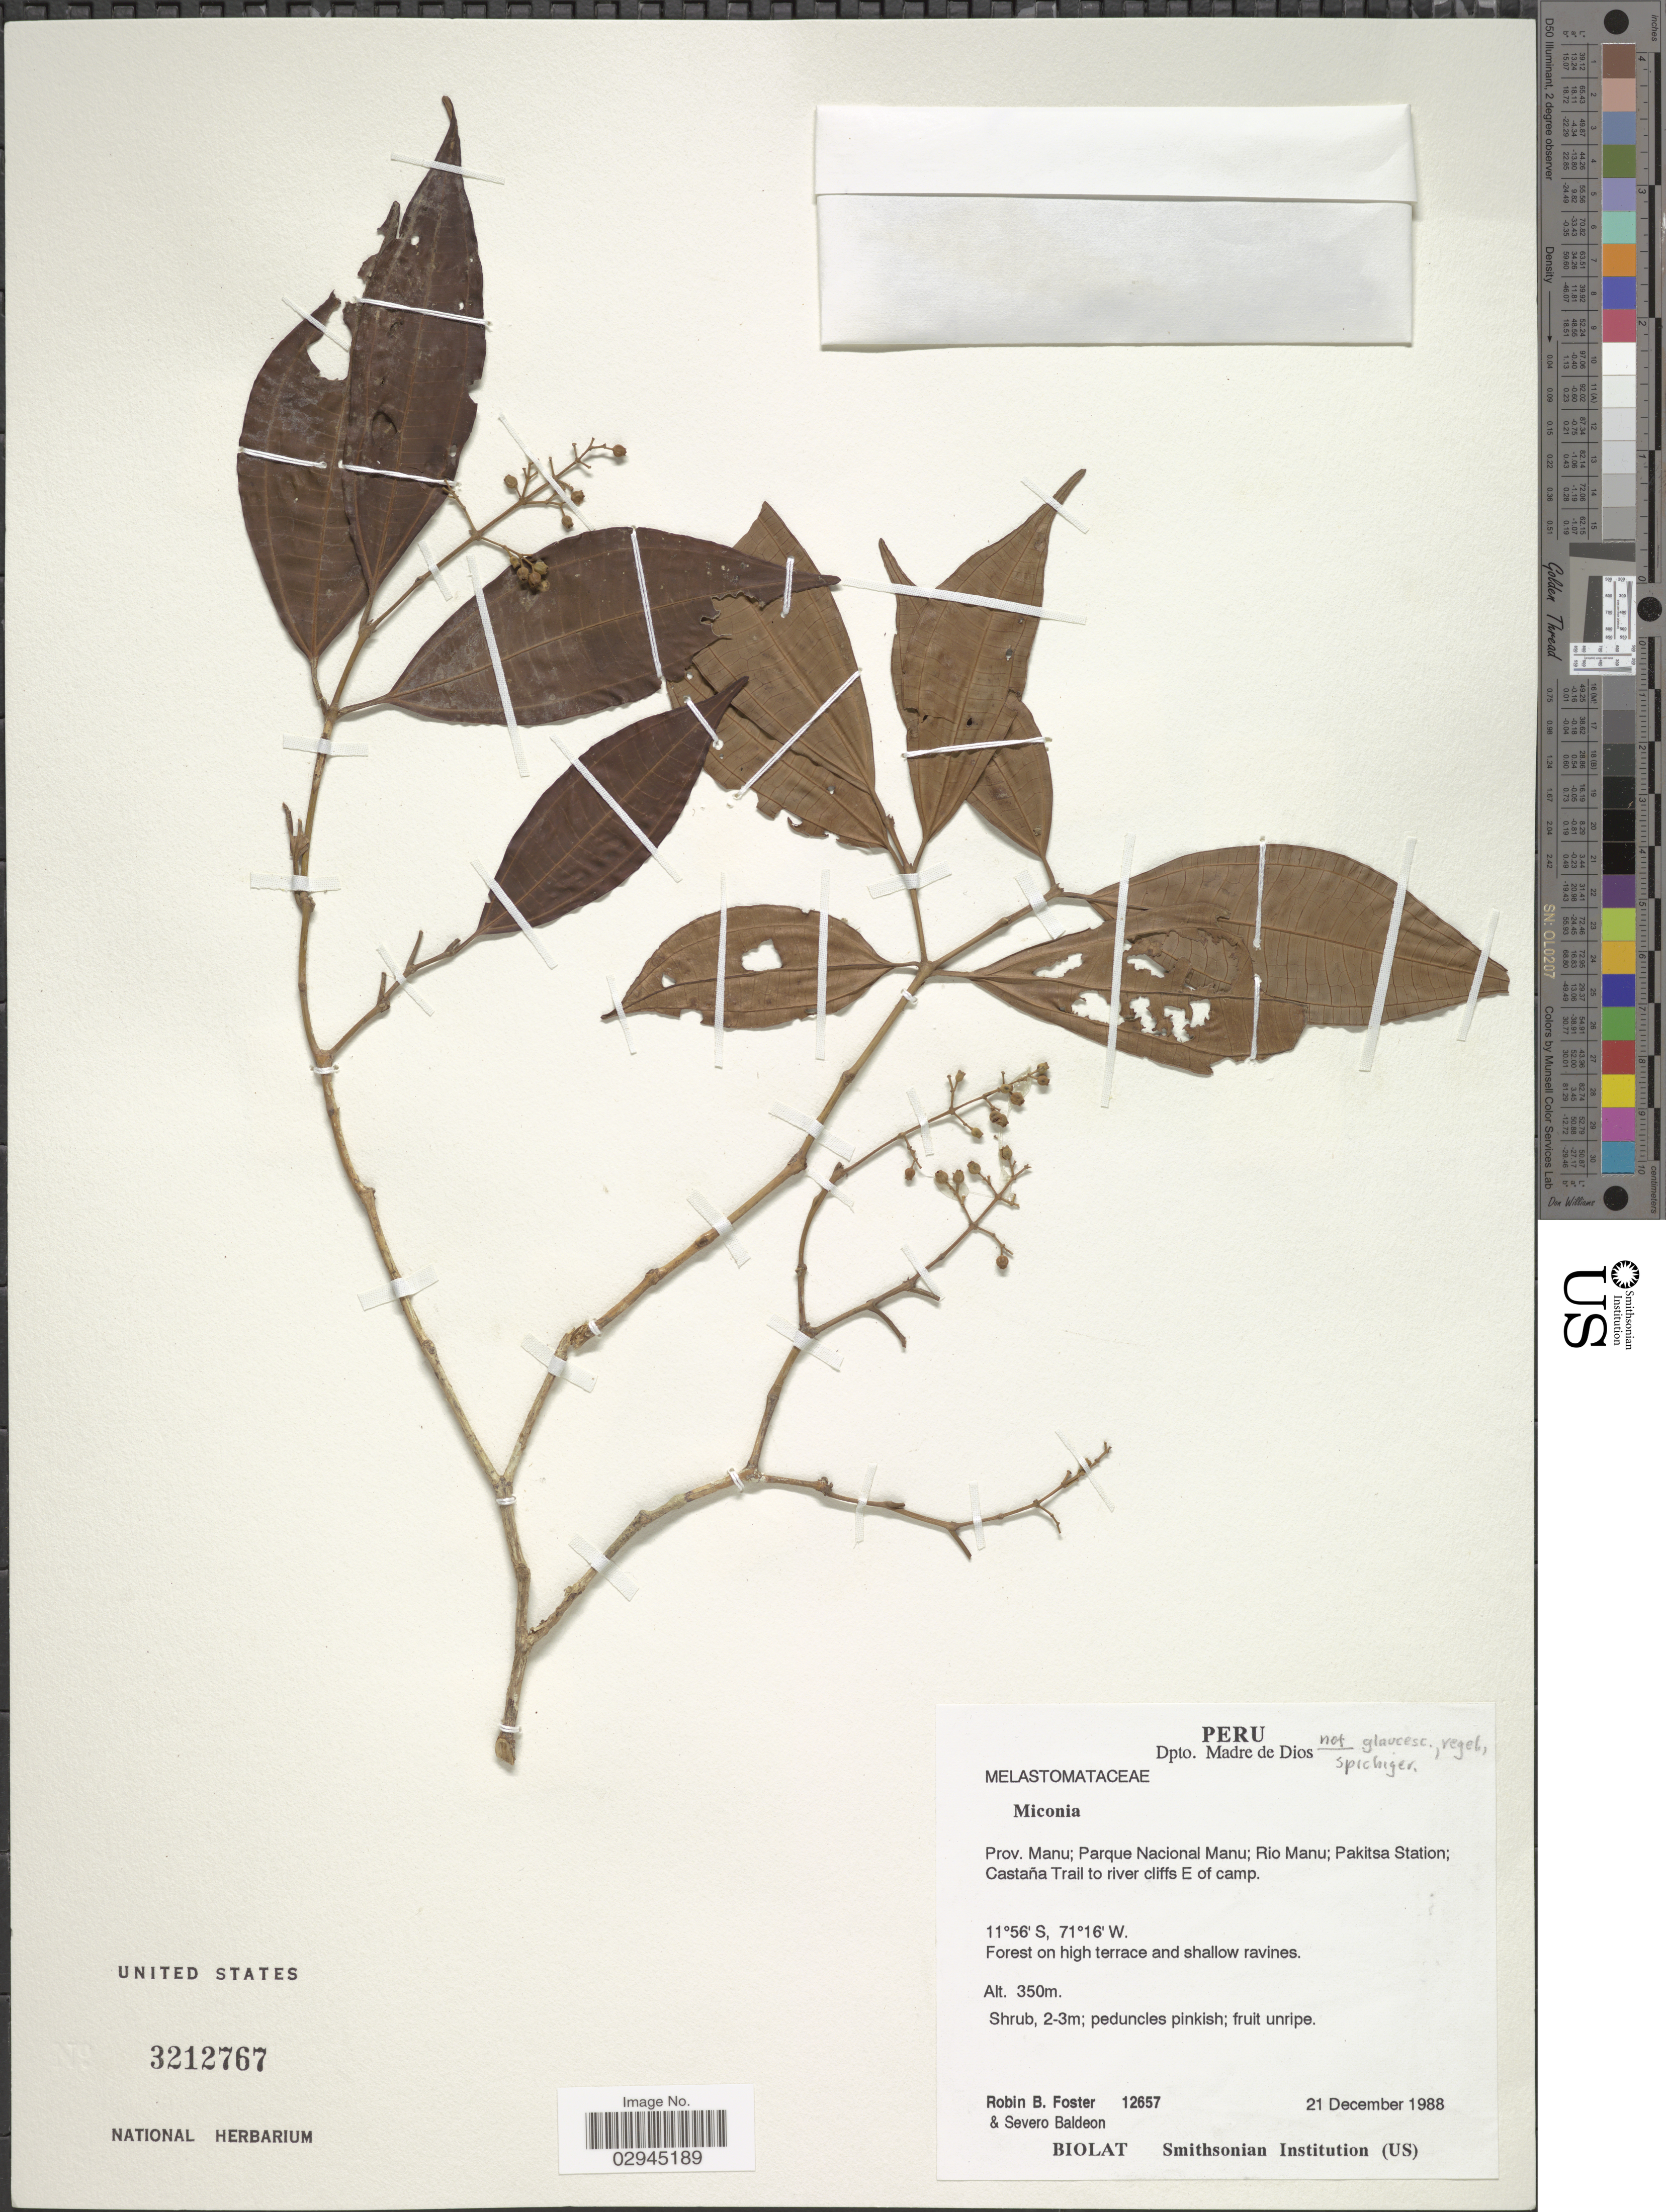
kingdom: Plantae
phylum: Tracheophyta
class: Magnoliopsida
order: Myrtales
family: Melastomataceae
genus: Miconia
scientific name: Miconia sp.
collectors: R. B. Foster & S. Baldeon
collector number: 12657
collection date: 1988-12-21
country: Peru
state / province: Madre de Dios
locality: Dpto. Madre de Dios. Prov. Manu; Parque Nacional Manu; Rio Manu; Pakitsa Station; Castaña Trail to river cliffs E of camp.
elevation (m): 350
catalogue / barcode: US 3212767